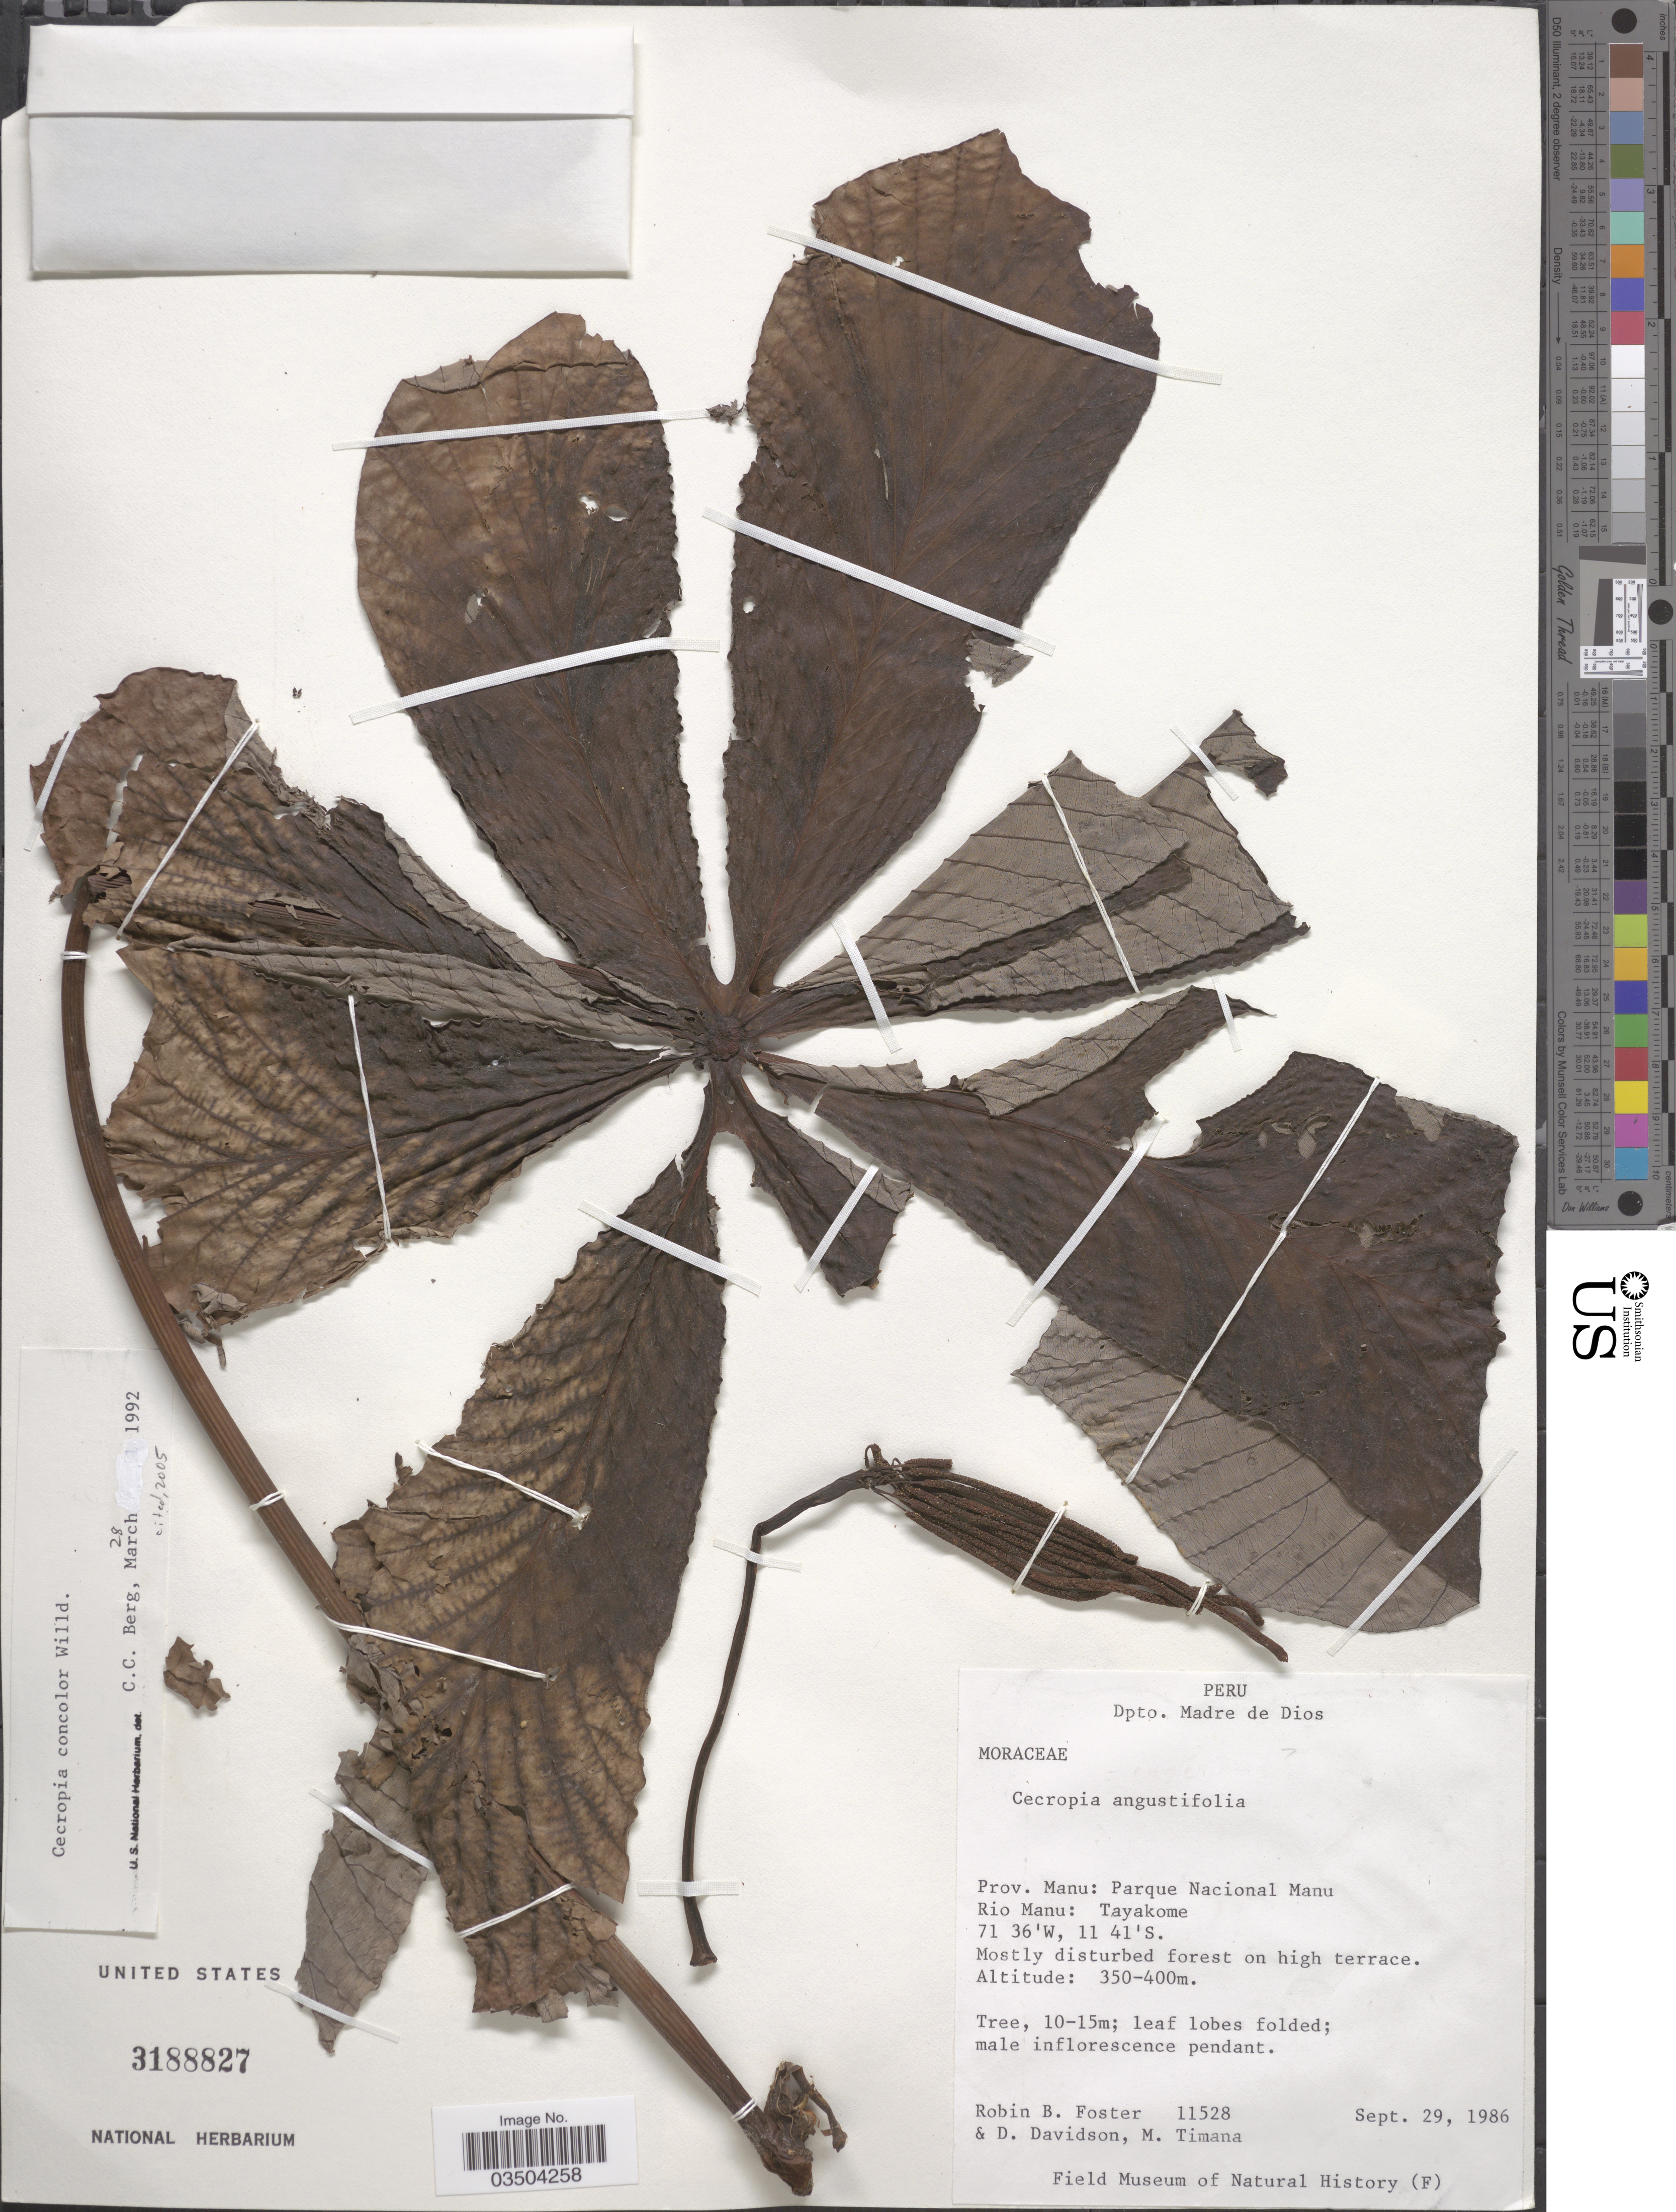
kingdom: Plantae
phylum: Tracheophyta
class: Magnoliopsida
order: Rosales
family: Urticaceae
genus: Cecropia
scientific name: Cecropia concolor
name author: Willd.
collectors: R. B. Foster, D. Davidson & M. E. Timaná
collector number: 11528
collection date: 1986-09-29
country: Peru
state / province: Madre de Dios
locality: Dpto. Madre de Dios. Prov. Manu: Parque Nacional Manu. Rio Manu: Tayakome.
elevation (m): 350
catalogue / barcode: US 3188827